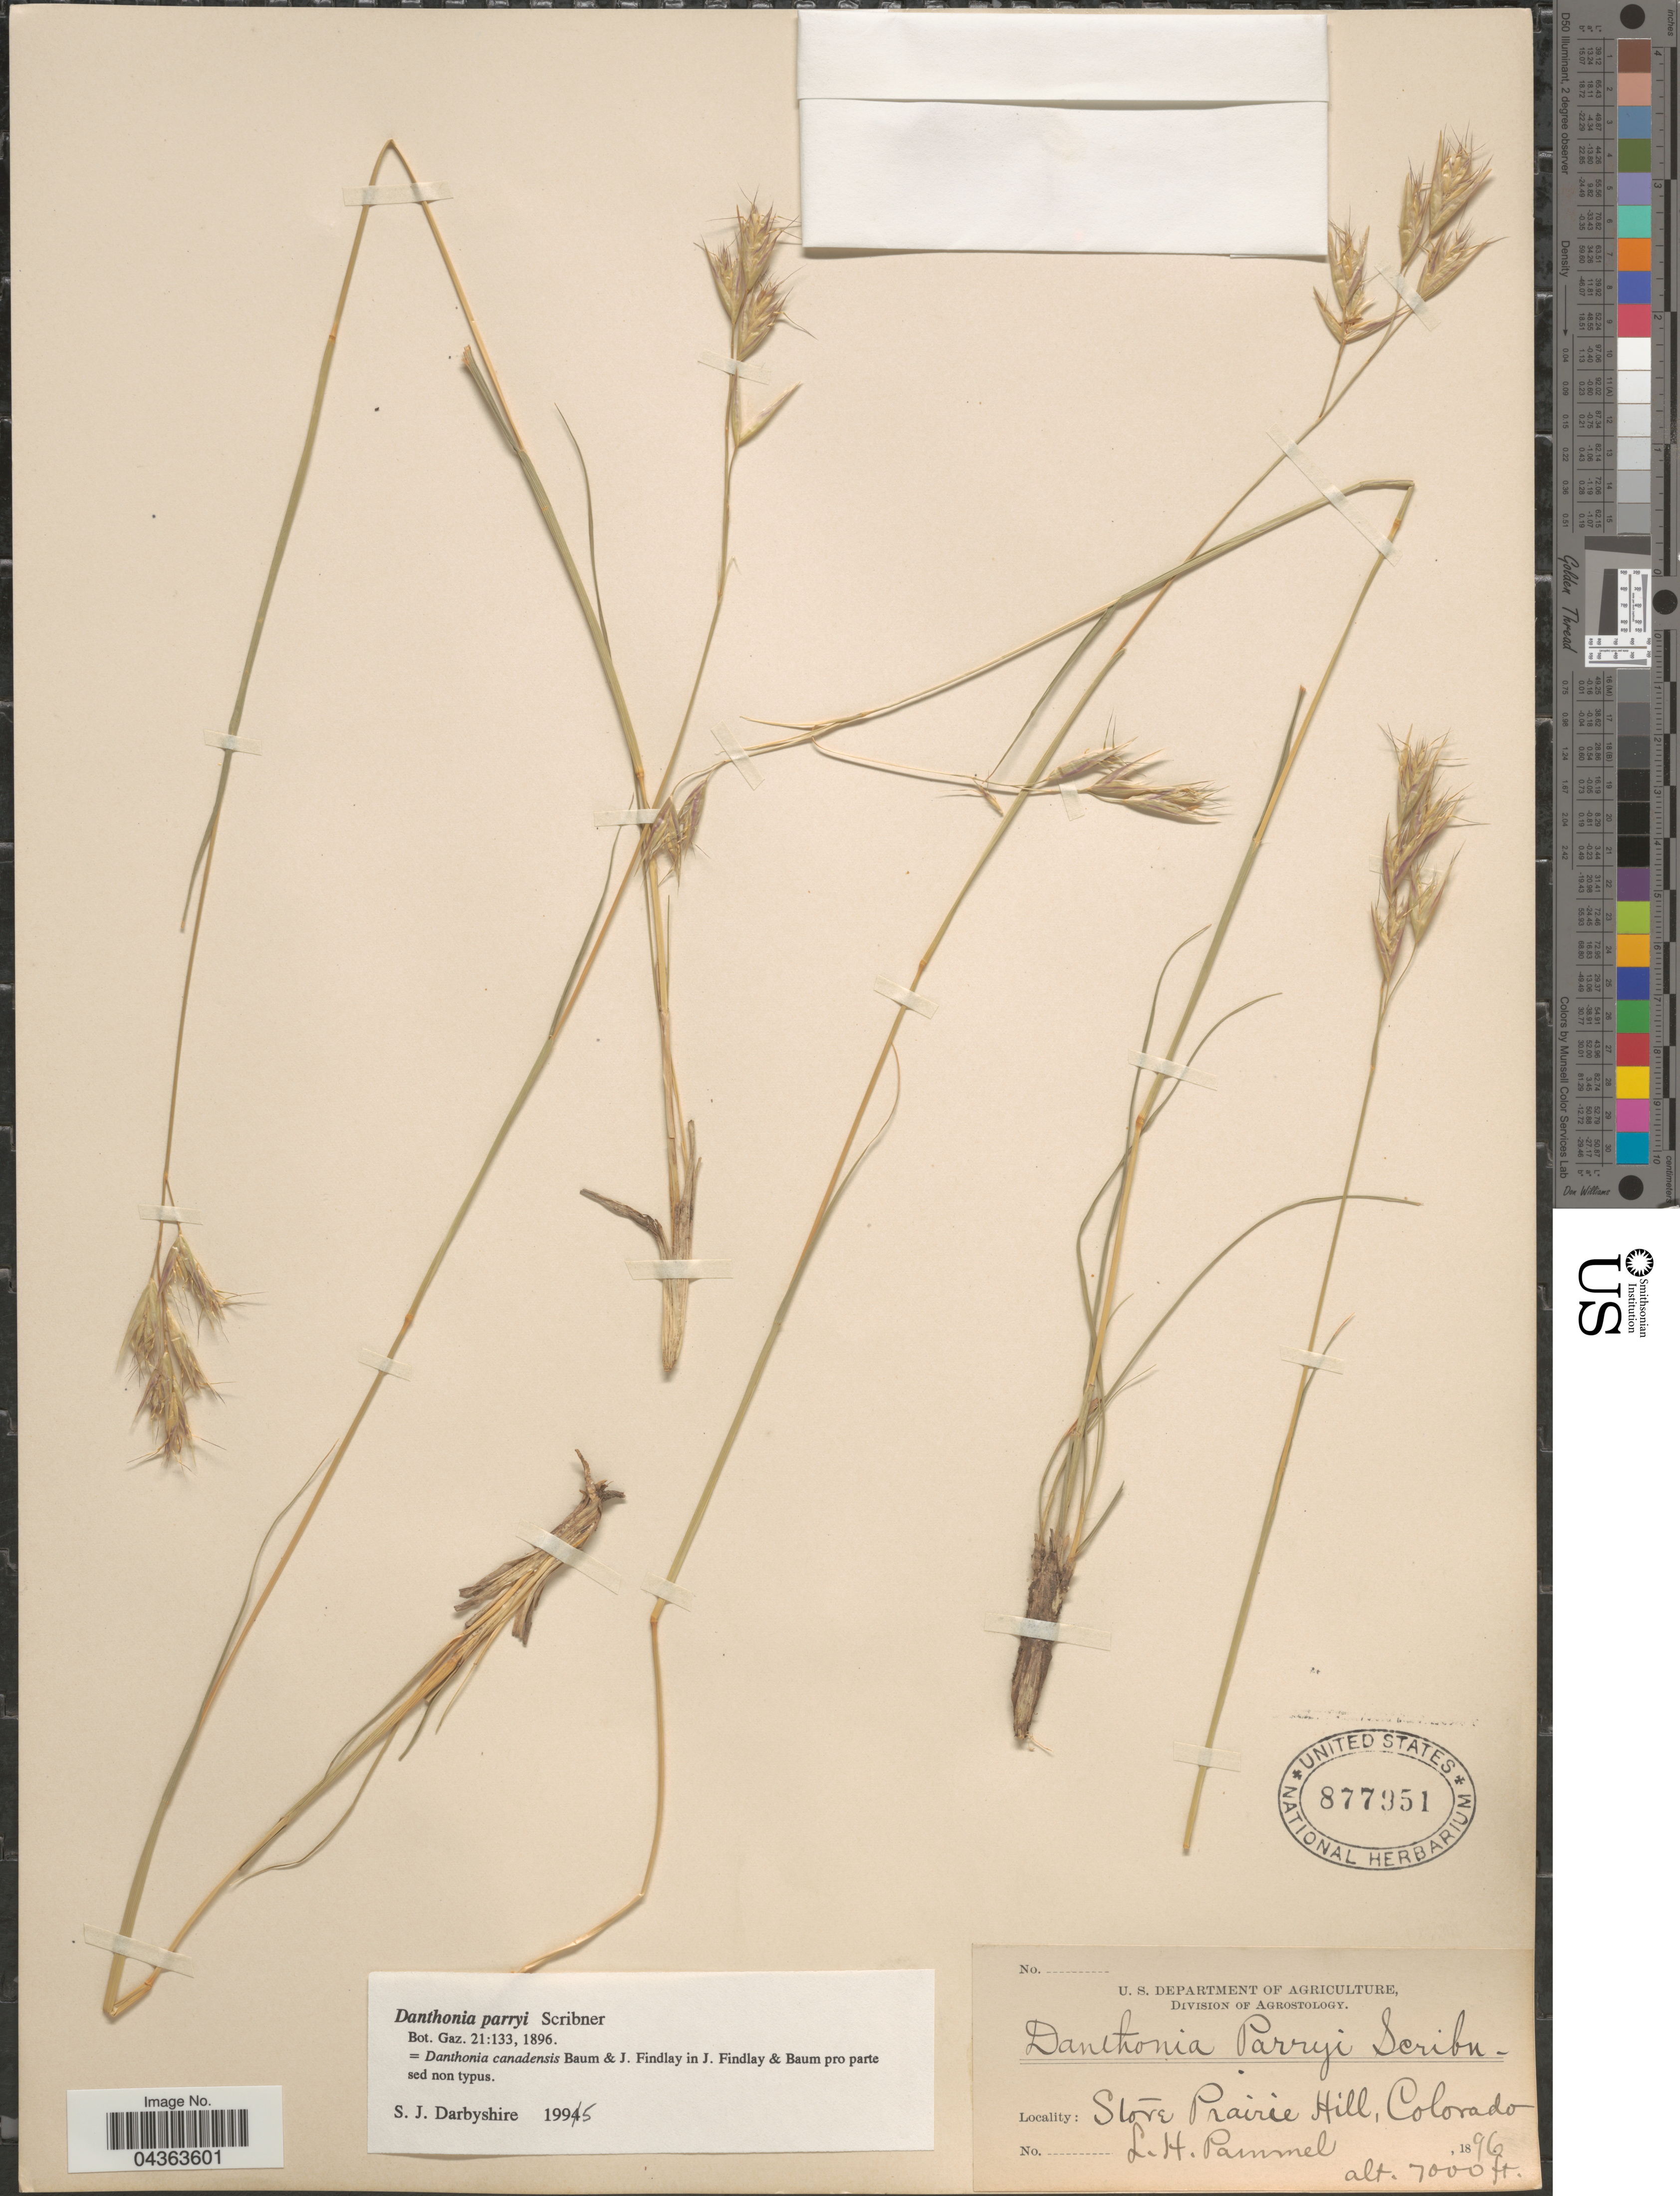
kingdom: Plantae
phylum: Tracheophyta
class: Liliopsida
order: Poales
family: Poaceae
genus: Danthonia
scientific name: Danthonia parryi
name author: Scribn.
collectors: L. Pammell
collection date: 1896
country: United States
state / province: Colorado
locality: Stove Prairie Hill.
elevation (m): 2134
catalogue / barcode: US 877951